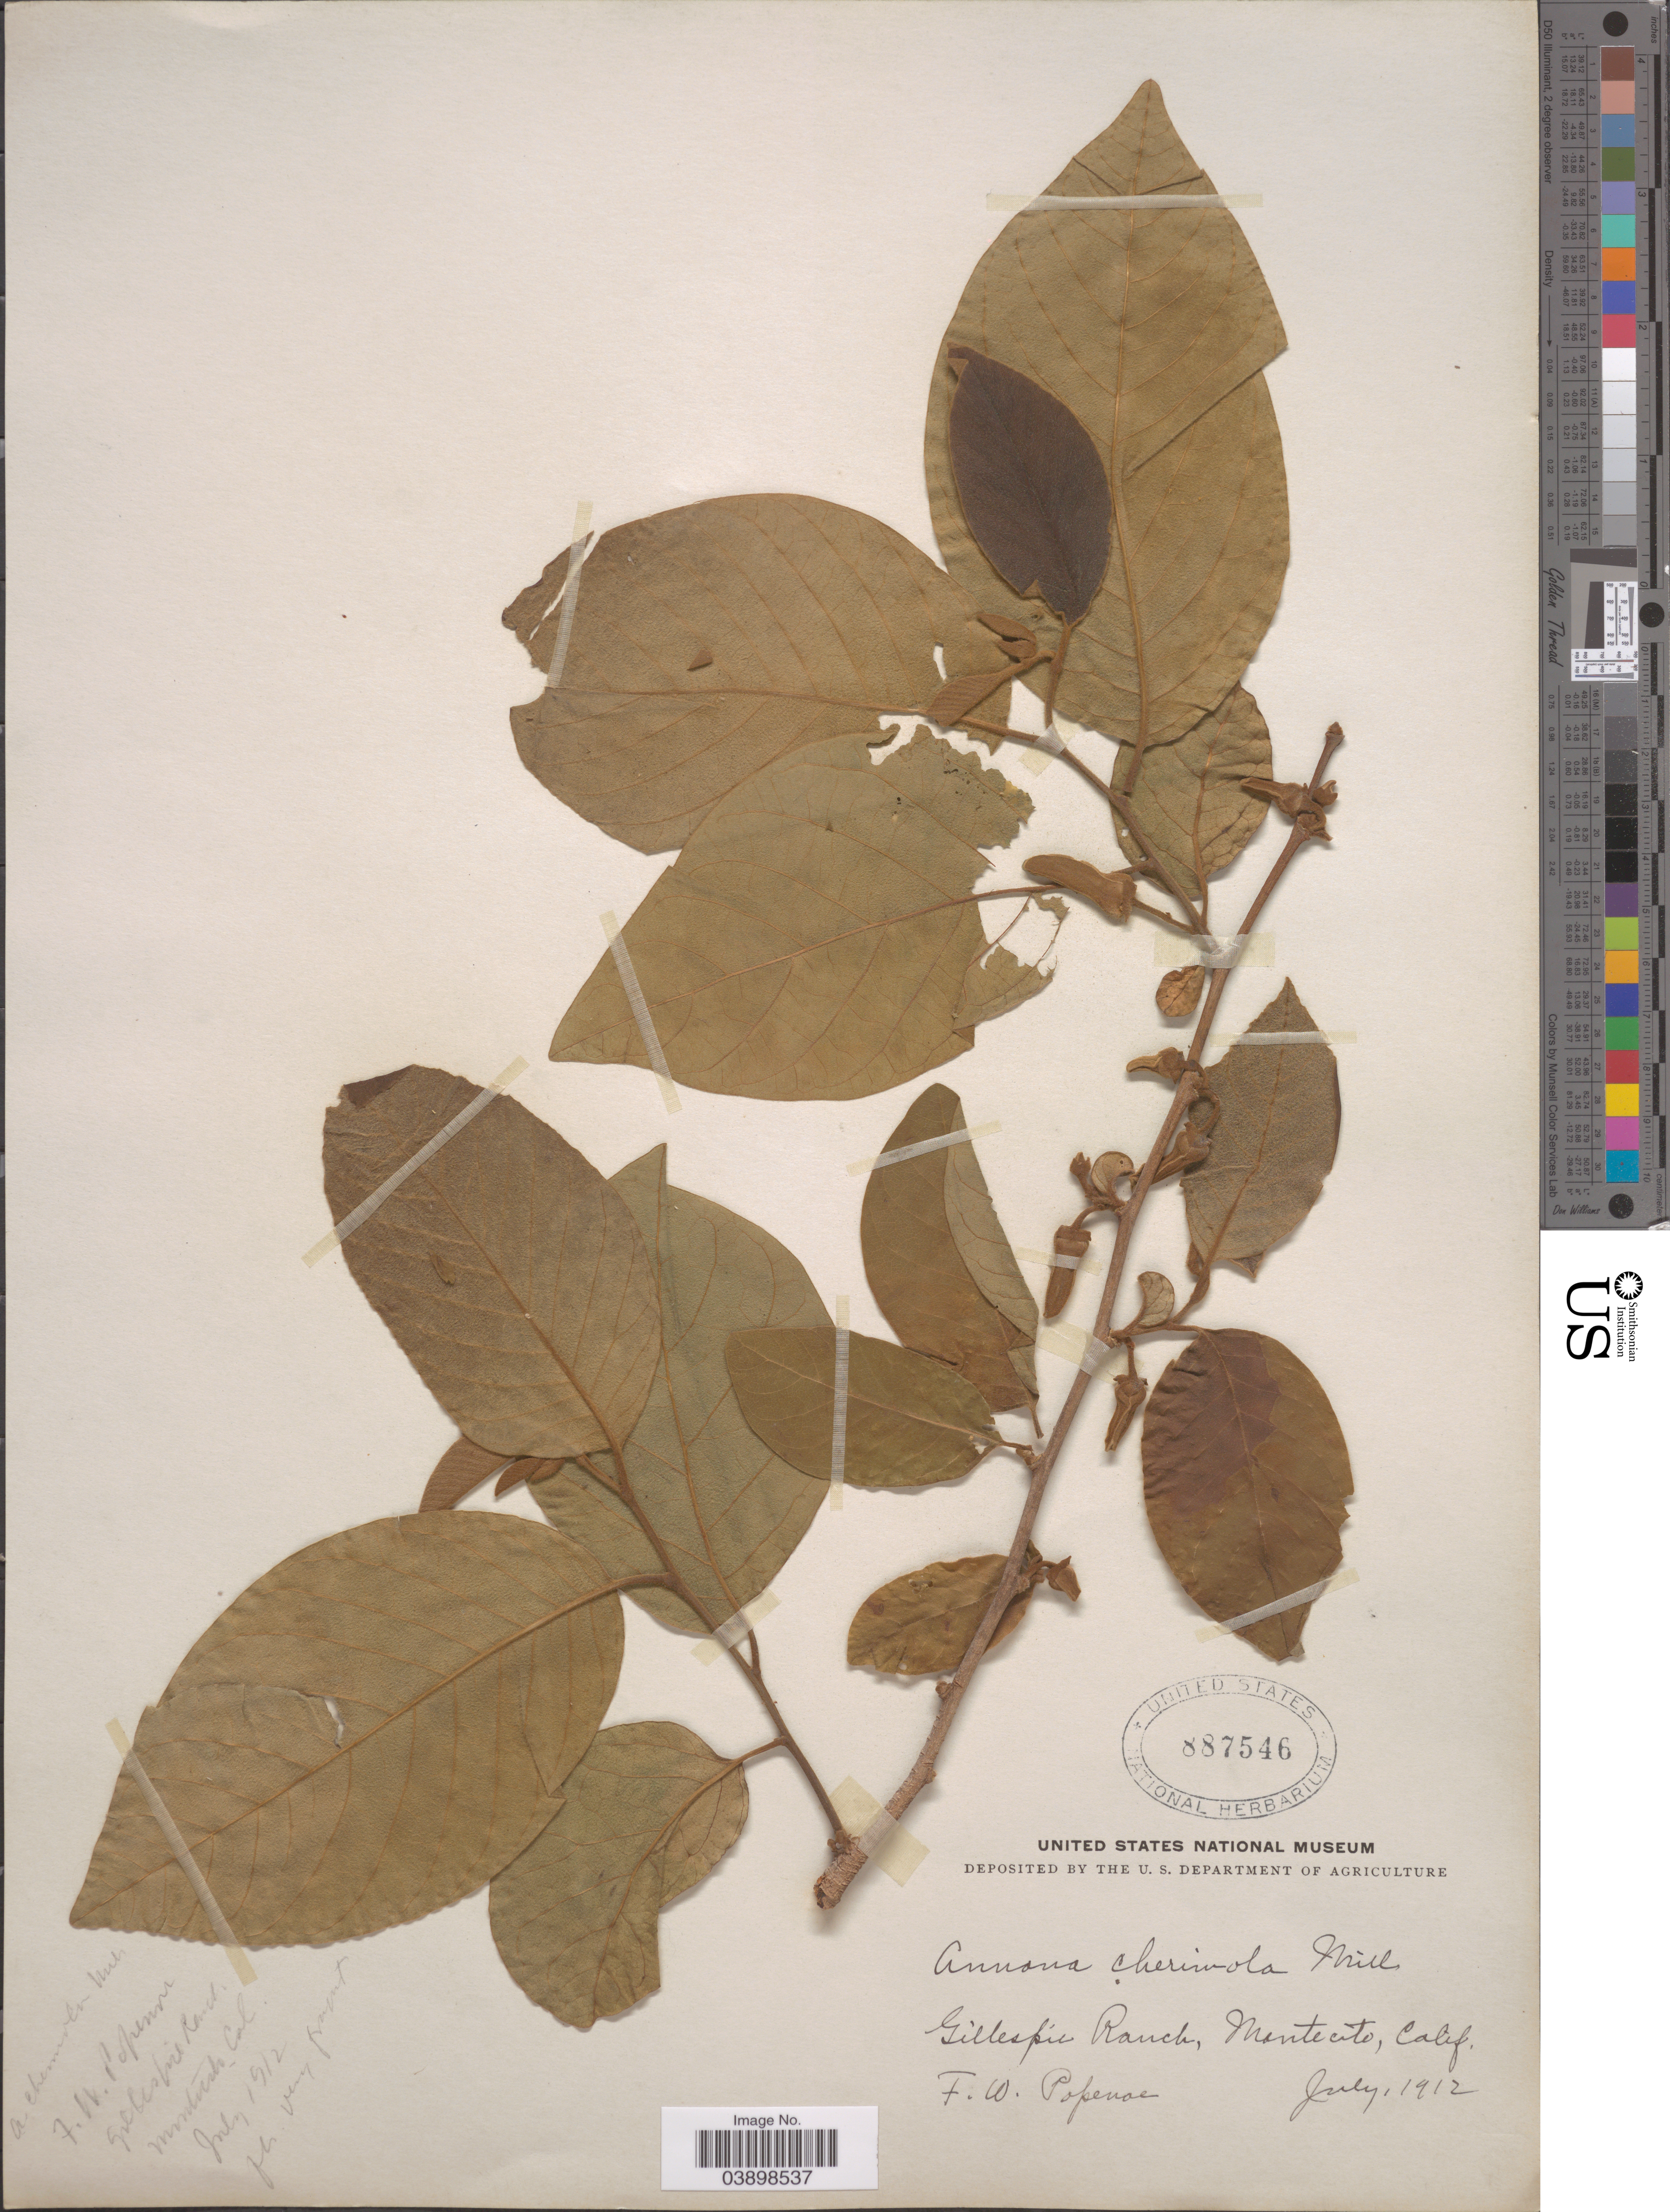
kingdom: Plantae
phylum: Tracheophyta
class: Magnoliopsida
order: Magnoliales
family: Annonaceae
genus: Annona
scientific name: Annona cherimola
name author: Mill.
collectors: F. W. Popenoe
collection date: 1912-07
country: United States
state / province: California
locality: Gillespie Ranch, Montecito.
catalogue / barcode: US 887546